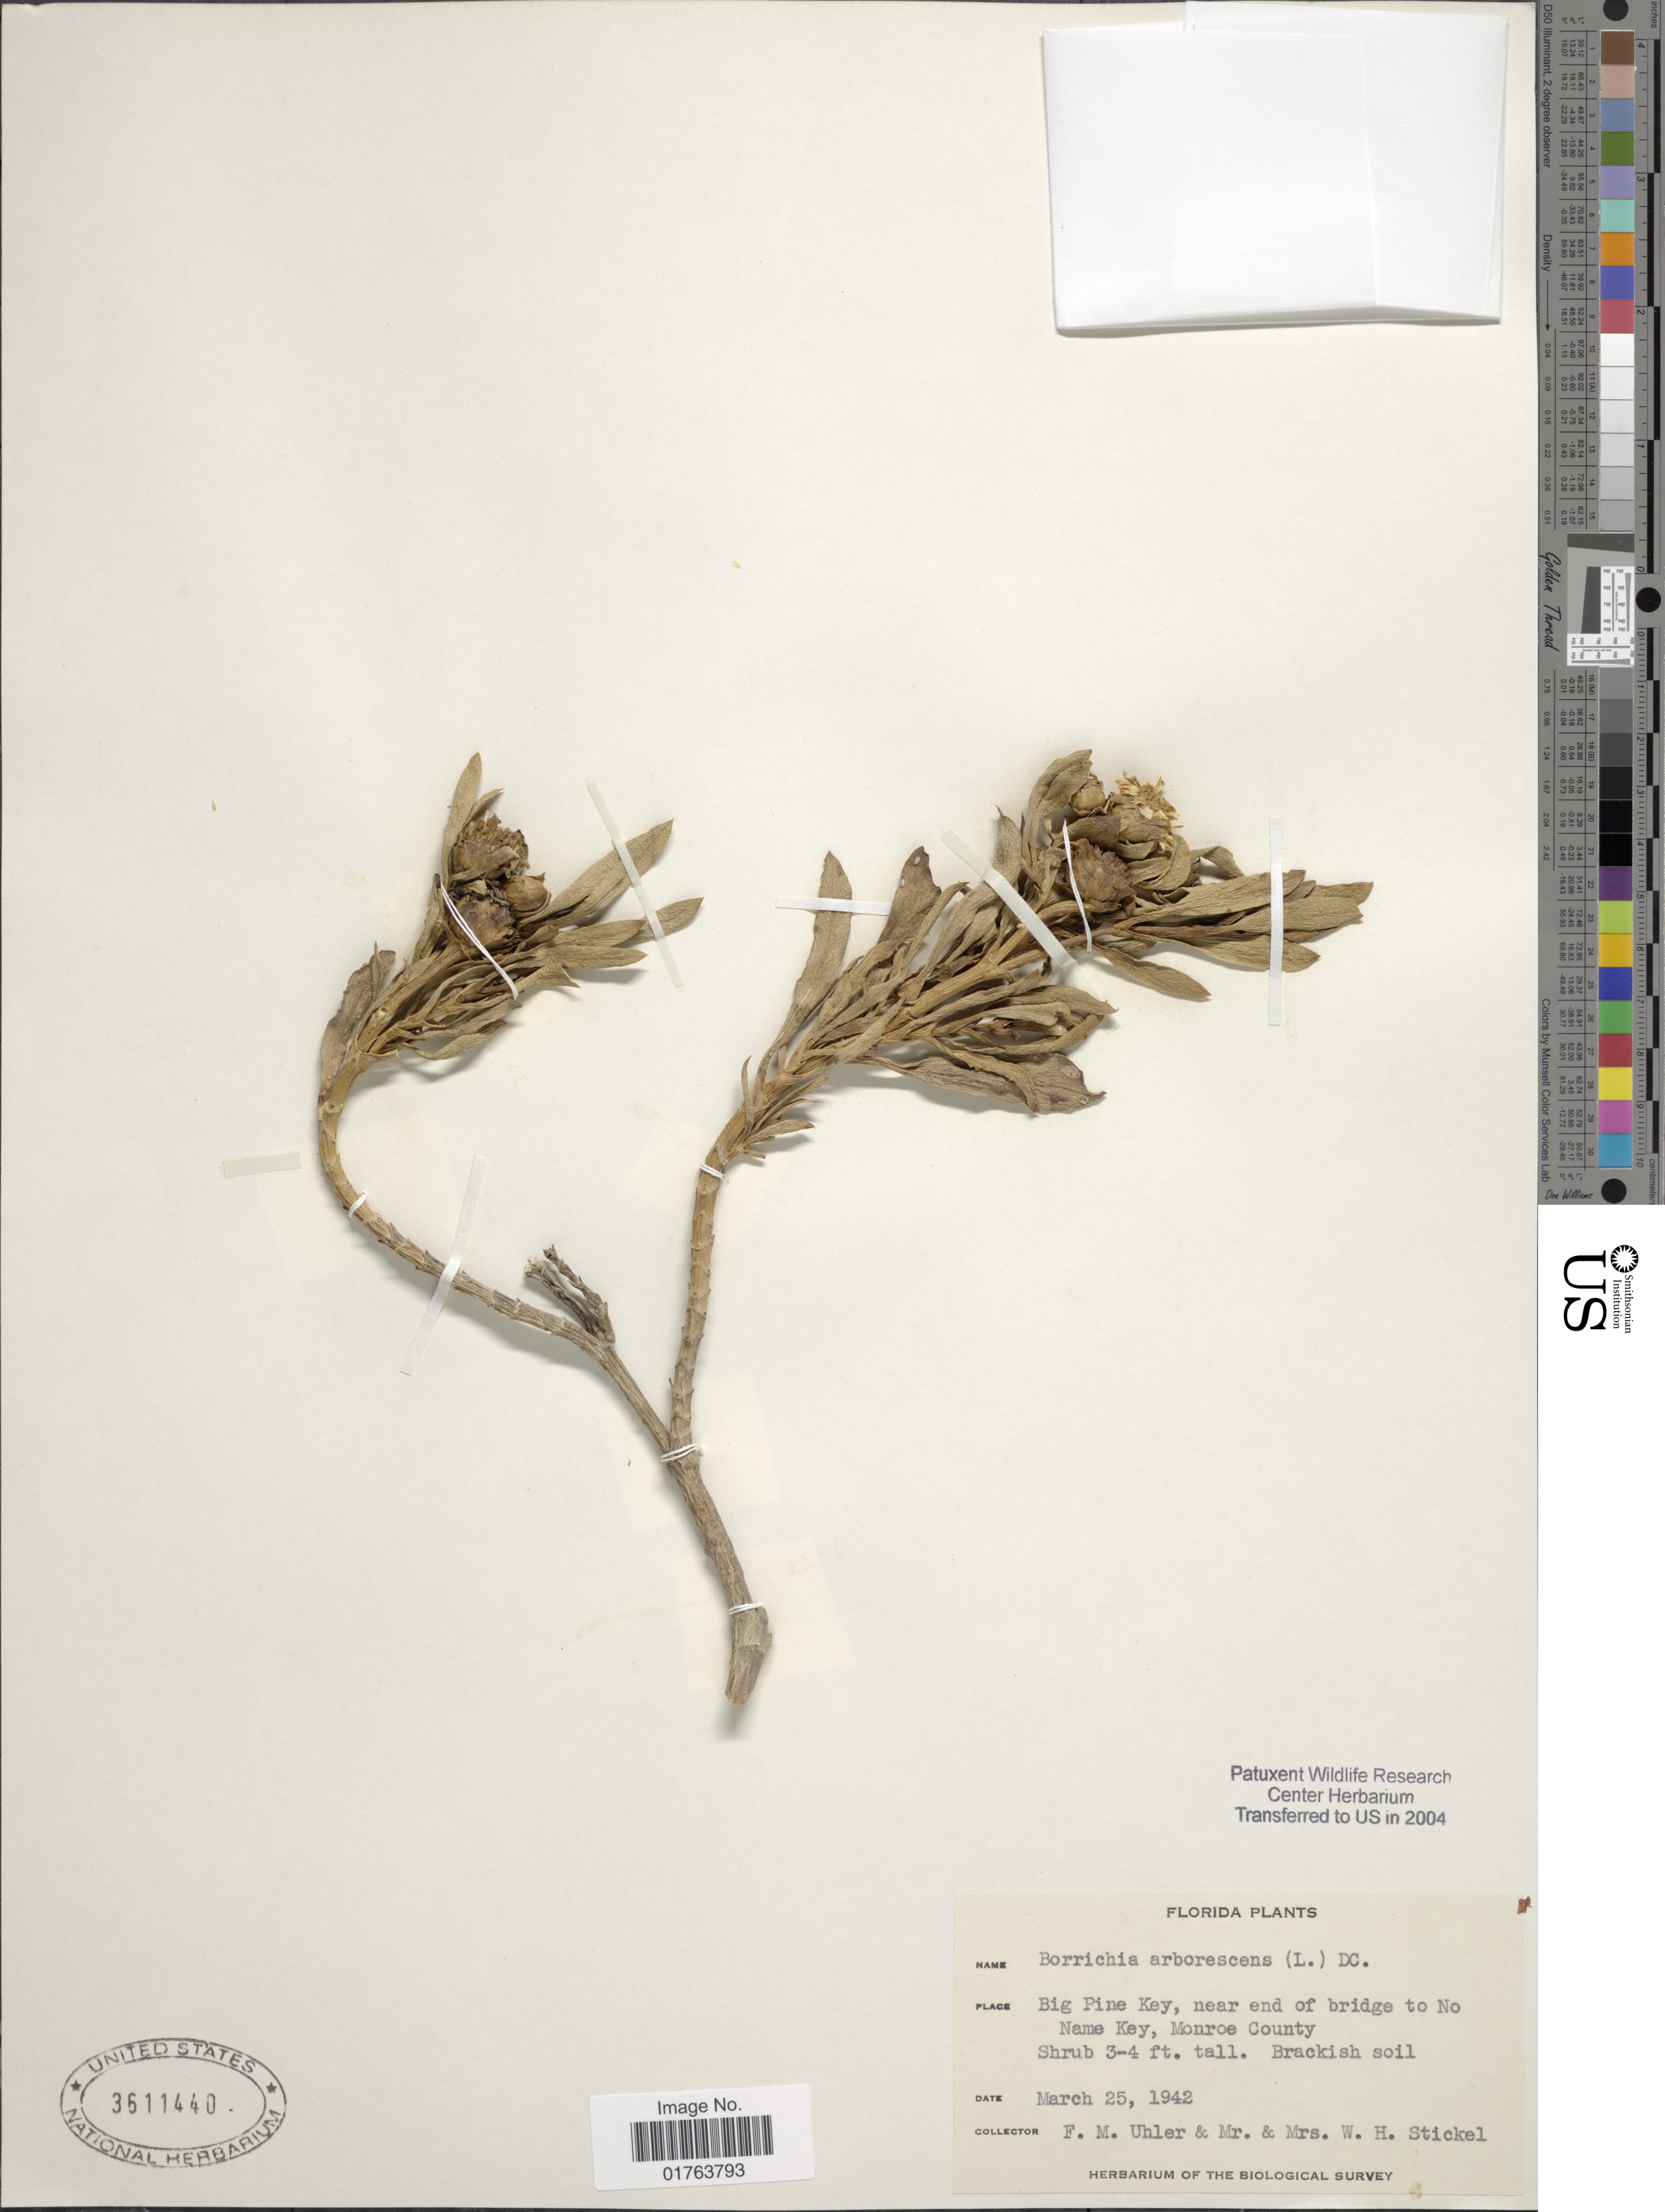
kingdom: Plantae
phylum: Tracheophyta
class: Magnoliopsida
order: Asterales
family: Asteraceae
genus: Borrichia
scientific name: Borrichia arborescens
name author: (L.) DC.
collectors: F. M. Uhler, W. Stickel & W. Stickel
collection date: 1942-03-25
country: United States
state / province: Florida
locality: Big Pine Key, near end of bridge to No Name Key, Monroe County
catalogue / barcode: US 3611440